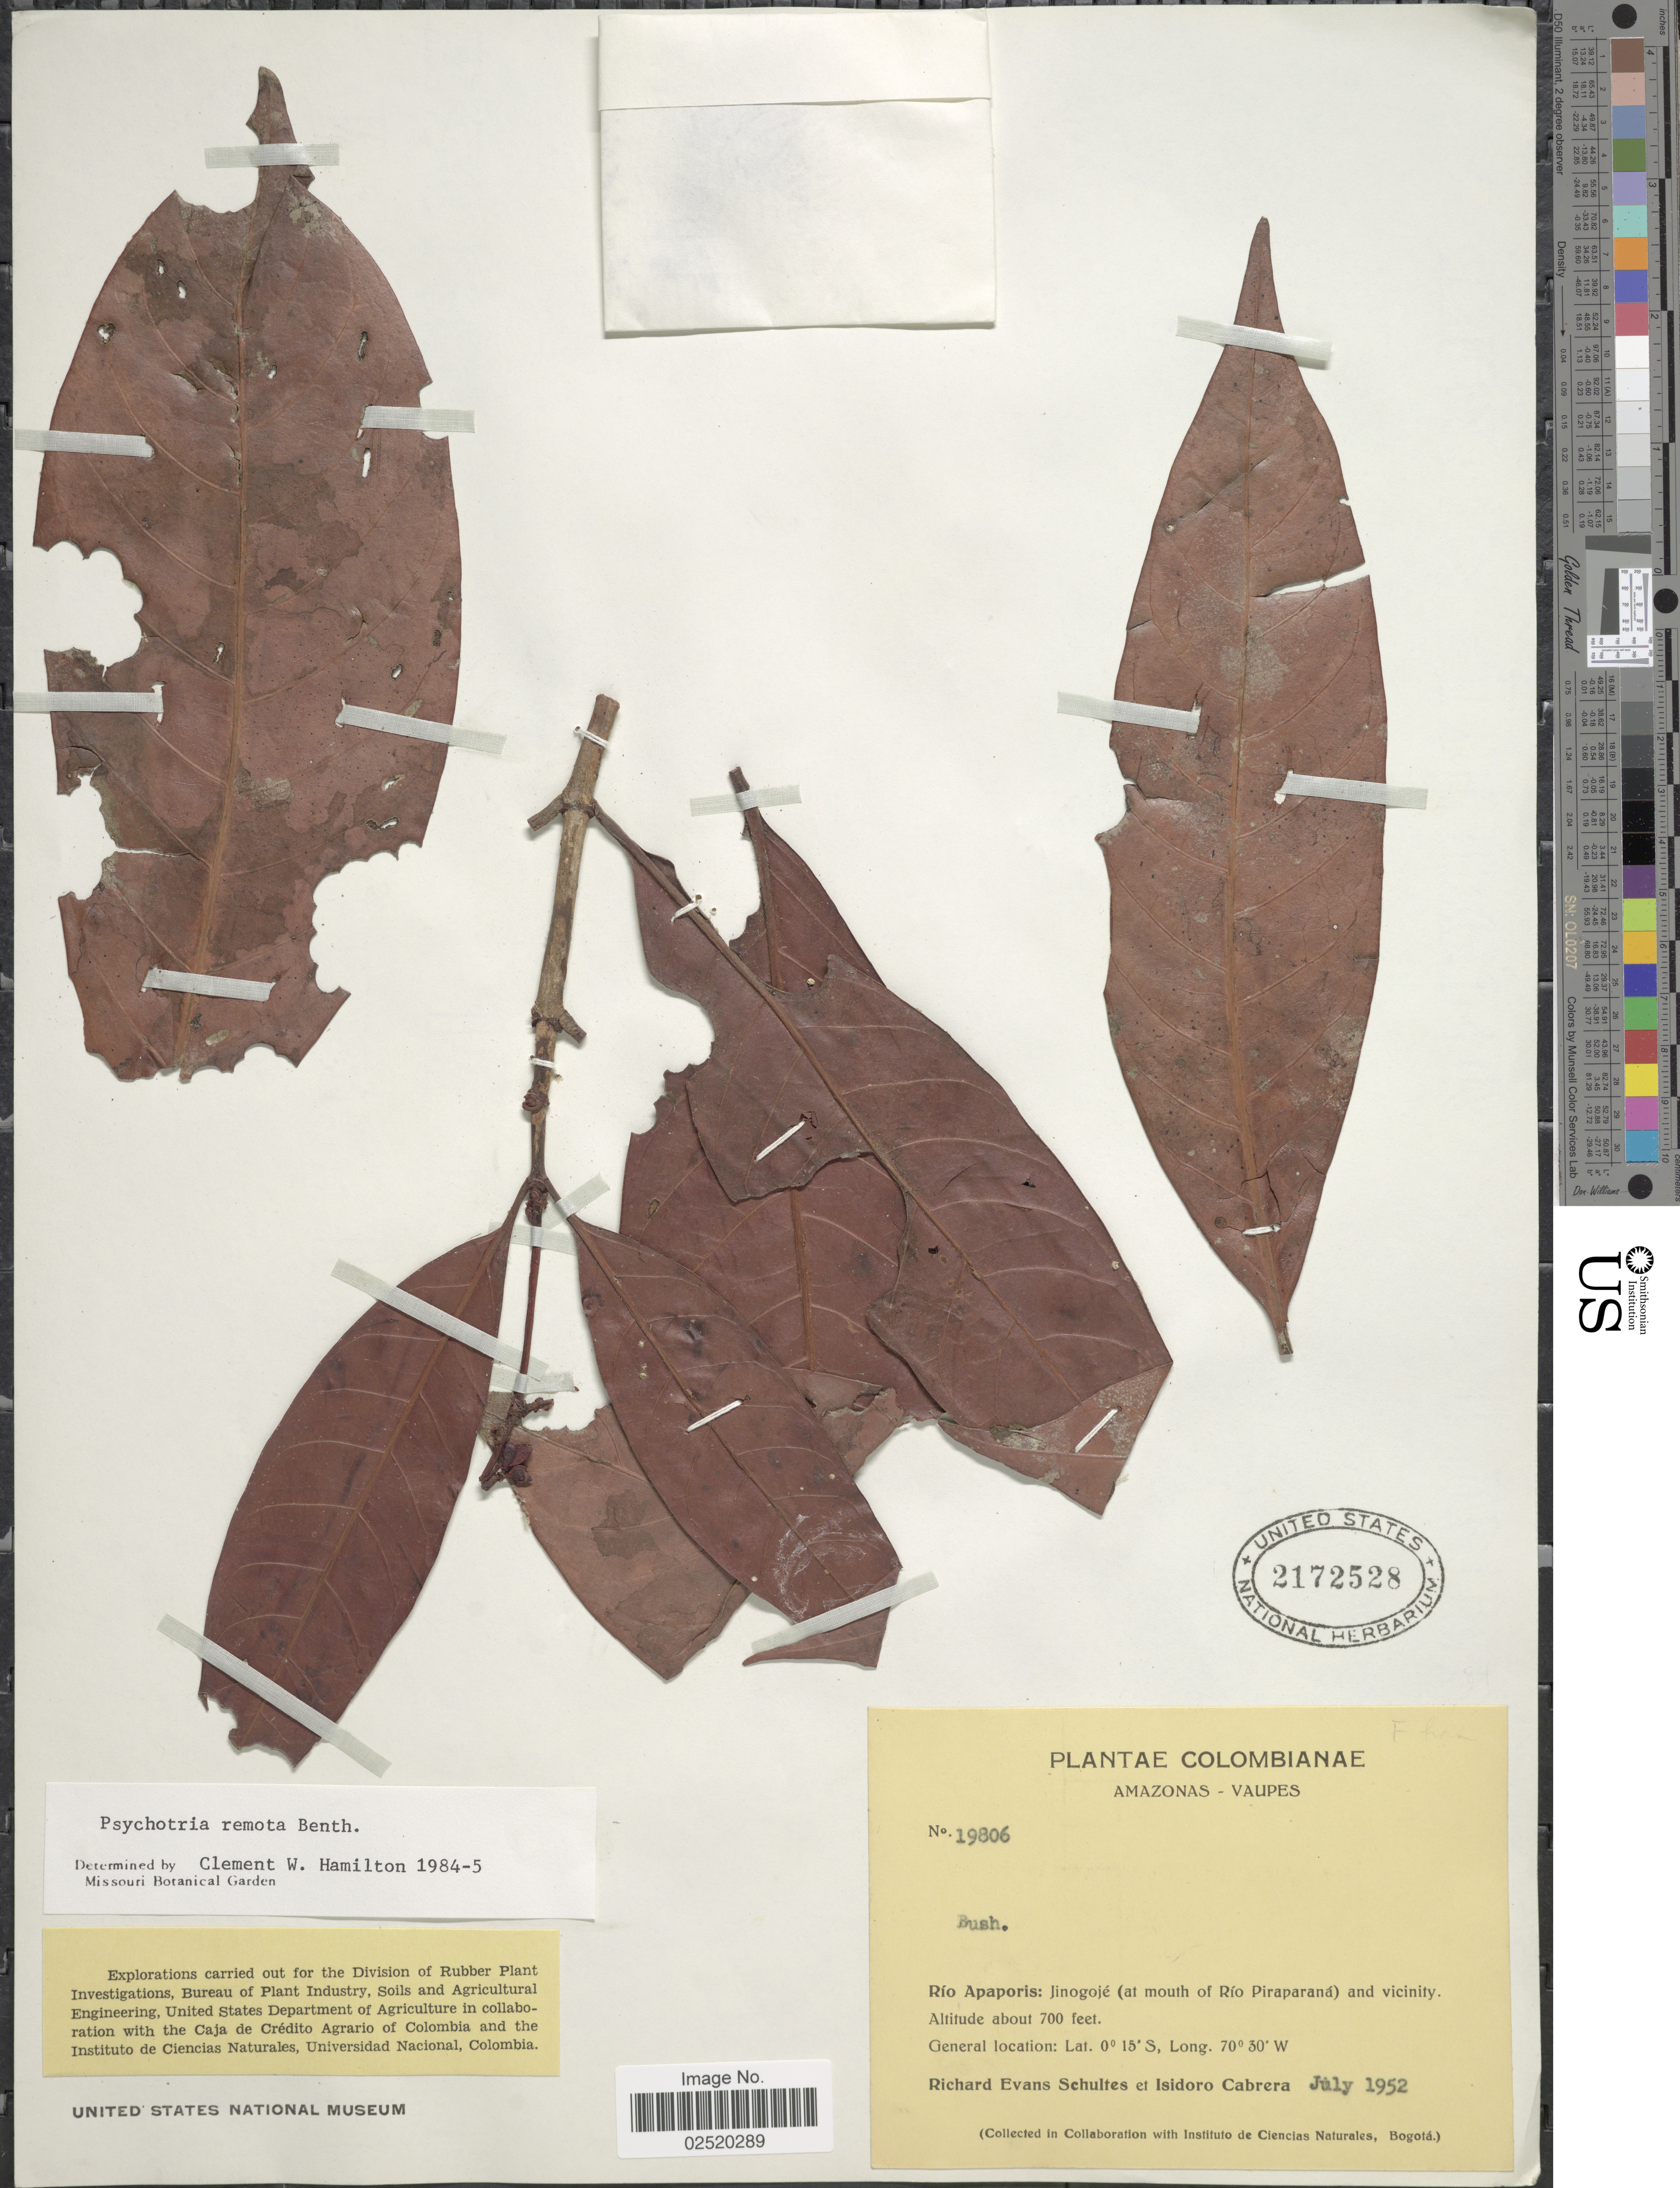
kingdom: Plantae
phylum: Tracheophyta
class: Magnoliopsida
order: Gentianales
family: Rubiaceae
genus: Psychotria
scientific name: Psychotria remota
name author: Benth.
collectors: R. E. Schultes & I. Cabrera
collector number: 19806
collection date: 1952-07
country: Colombia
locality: Amazonas-Vaupes, Rio Apaporis: Jinogoje (at mouth of Rio Piraparana) and vicinity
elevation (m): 213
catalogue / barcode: US 2172528